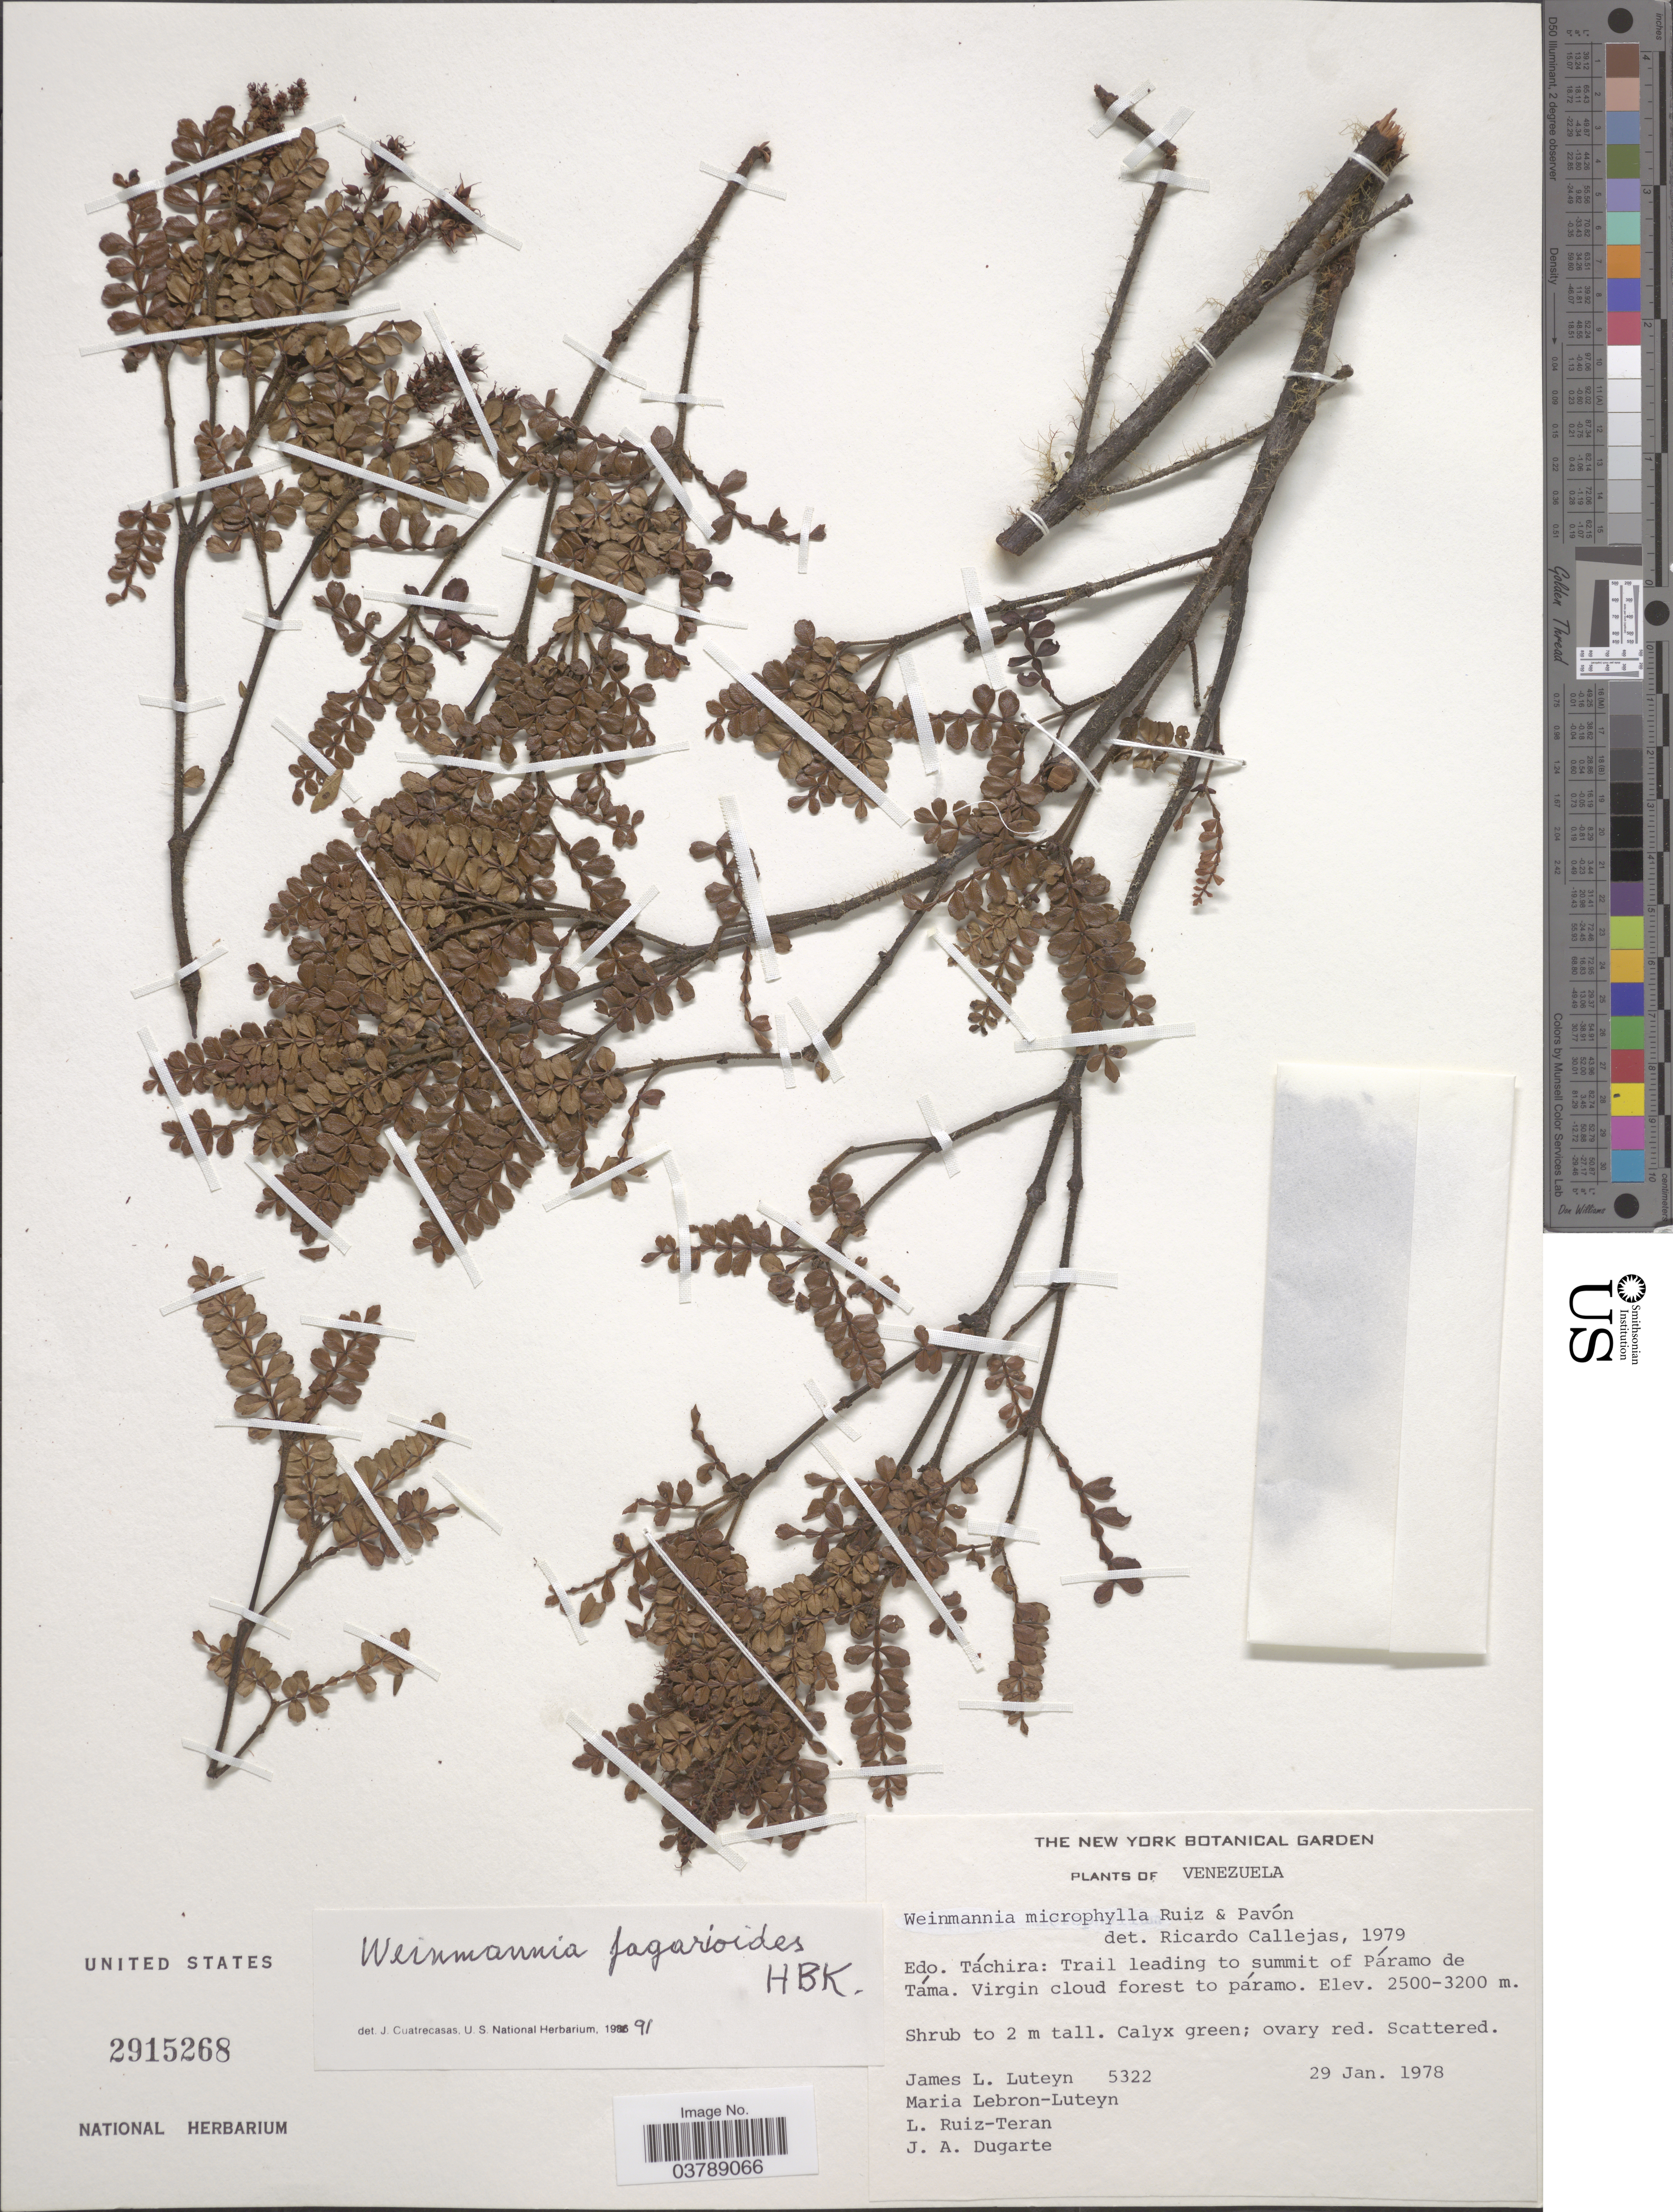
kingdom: Plantae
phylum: Tracheophyta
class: Magnoliopsida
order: Oxalidales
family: Cunoniaceae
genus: Weinmannia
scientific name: Weinmannia fagaroides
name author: Kunth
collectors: J. L. Luteyn, M. L. Lebrón-Luteyn, L. E. Ruíz-Terán & J. Dugarte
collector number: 5322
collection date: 1978-01-29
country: Venezuela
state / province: Tachira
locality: Edo. Táchira: Trail leading to summit of Páramo de Táma.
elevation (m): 2500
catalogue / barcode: US 2915268